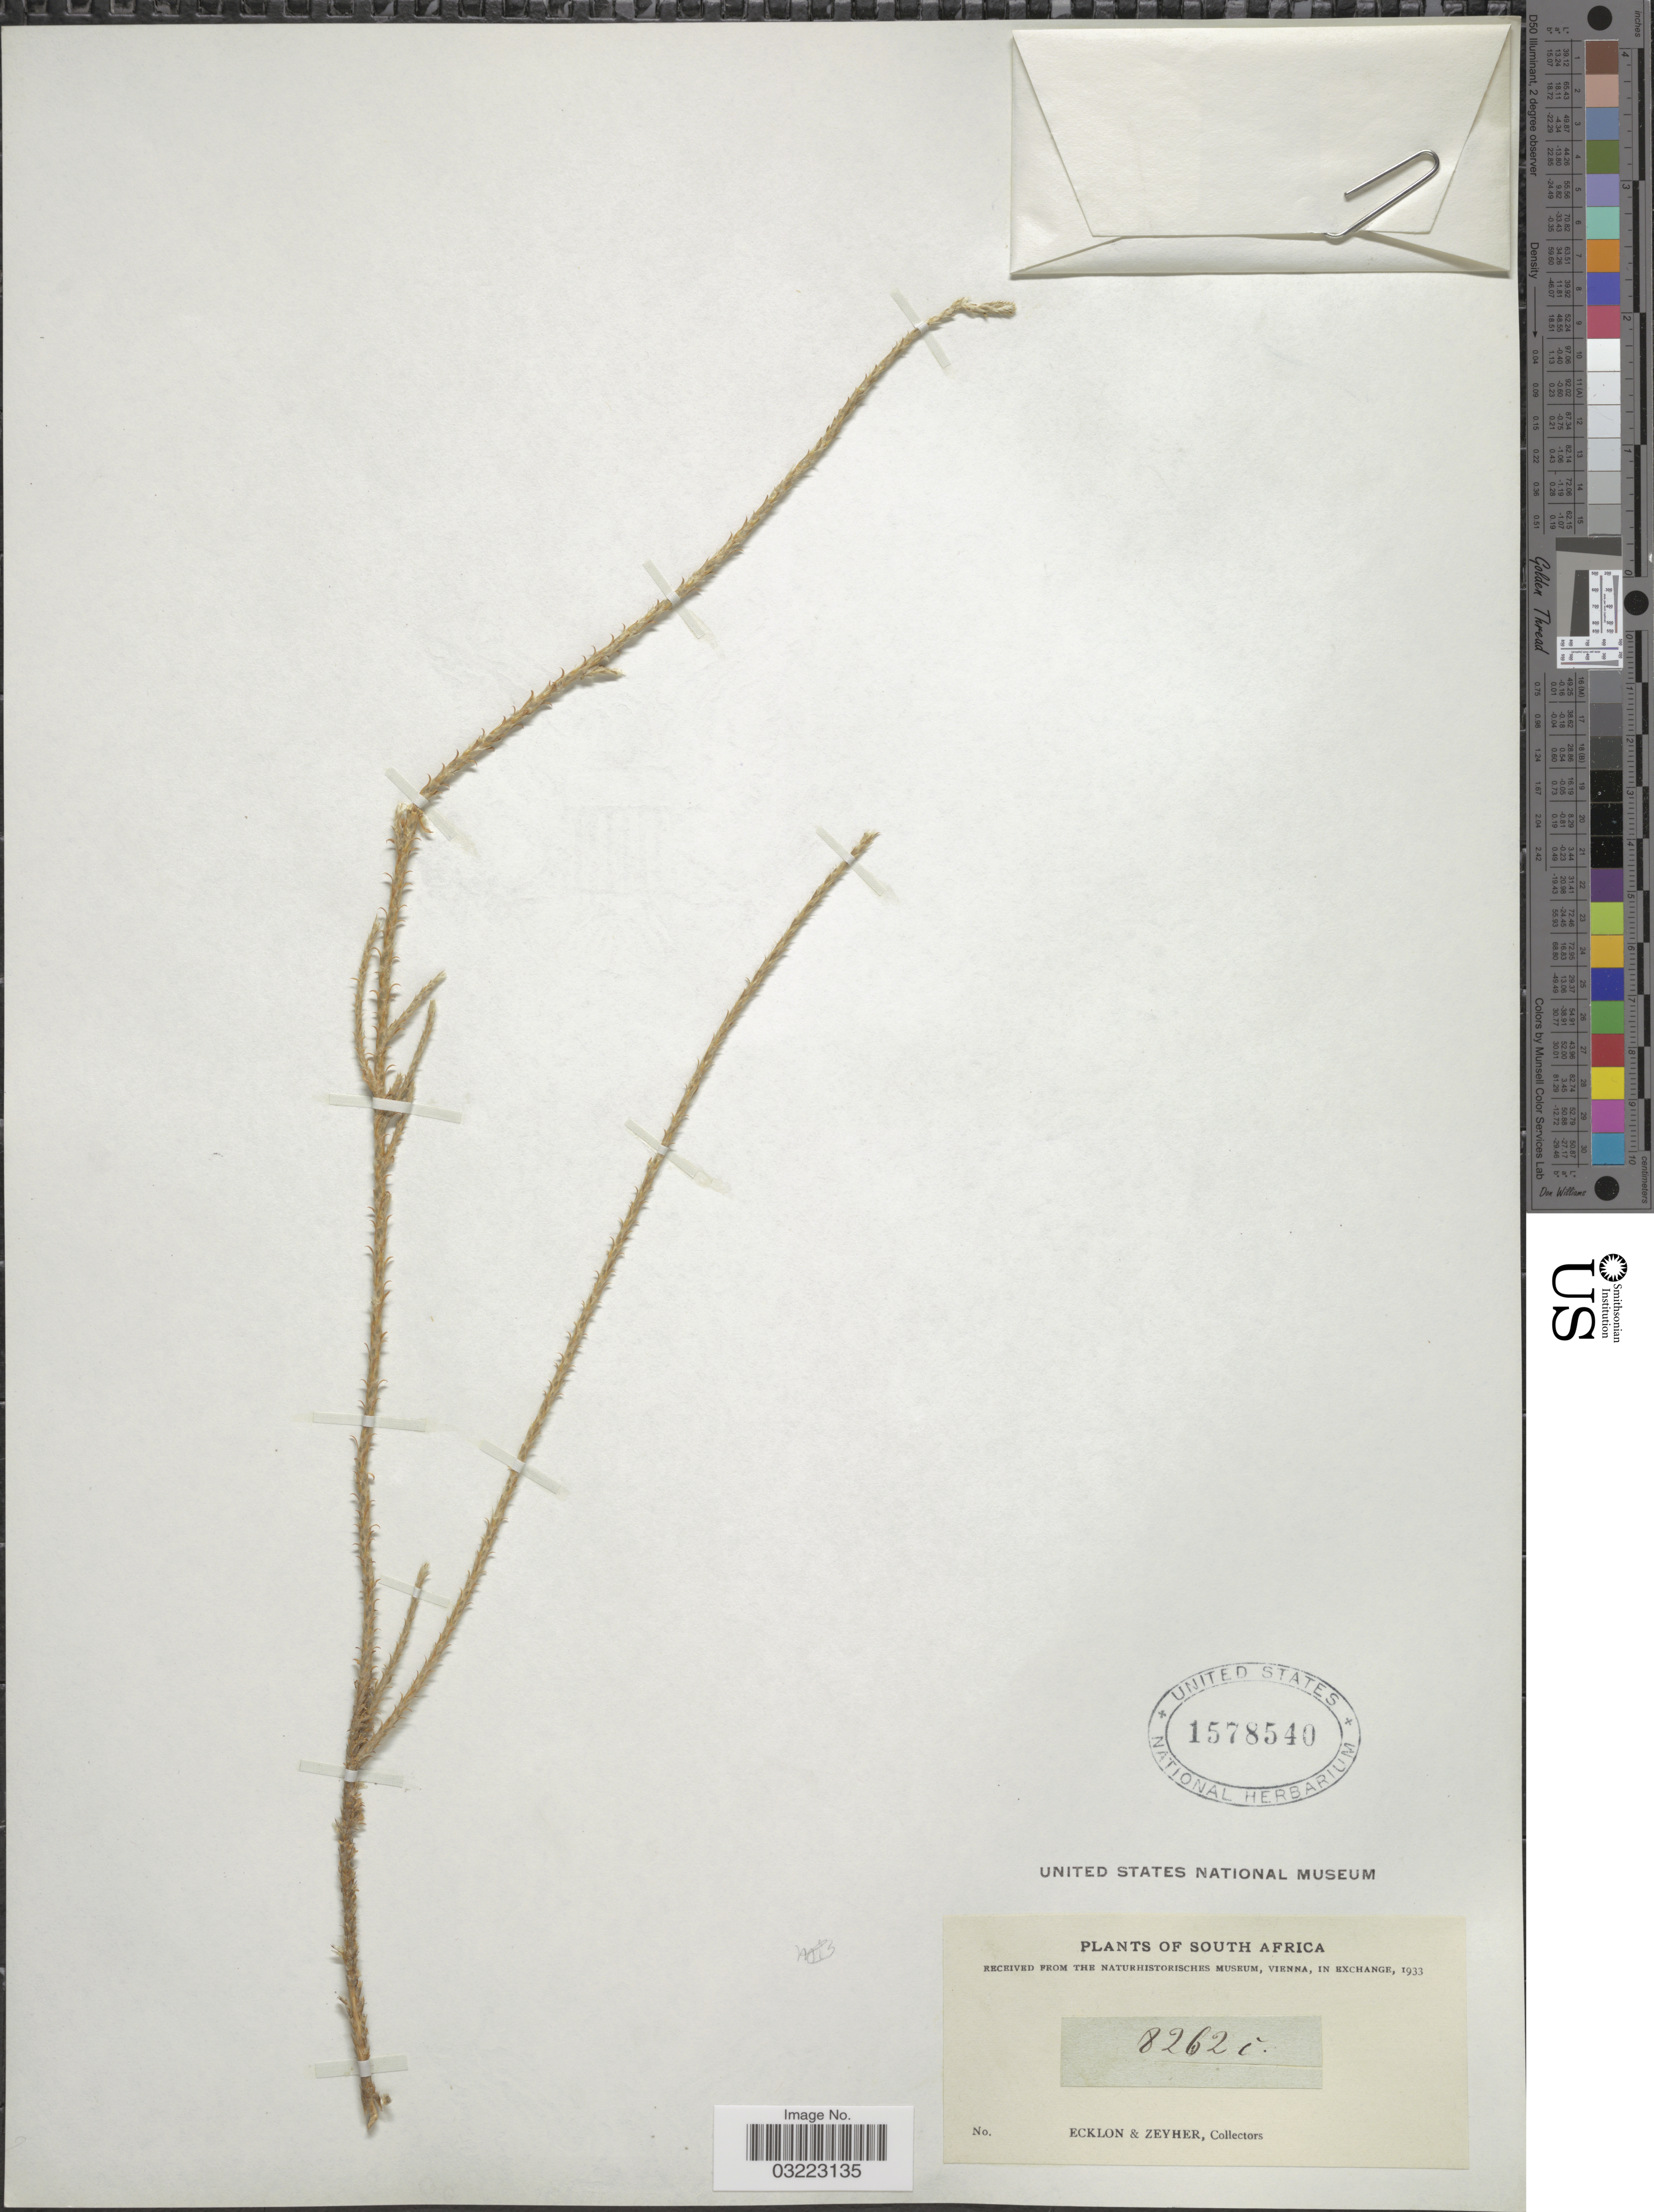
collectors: -. Ecklon & -. Zeyher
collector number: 8262i?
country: South Africa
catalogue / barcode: US 1578540